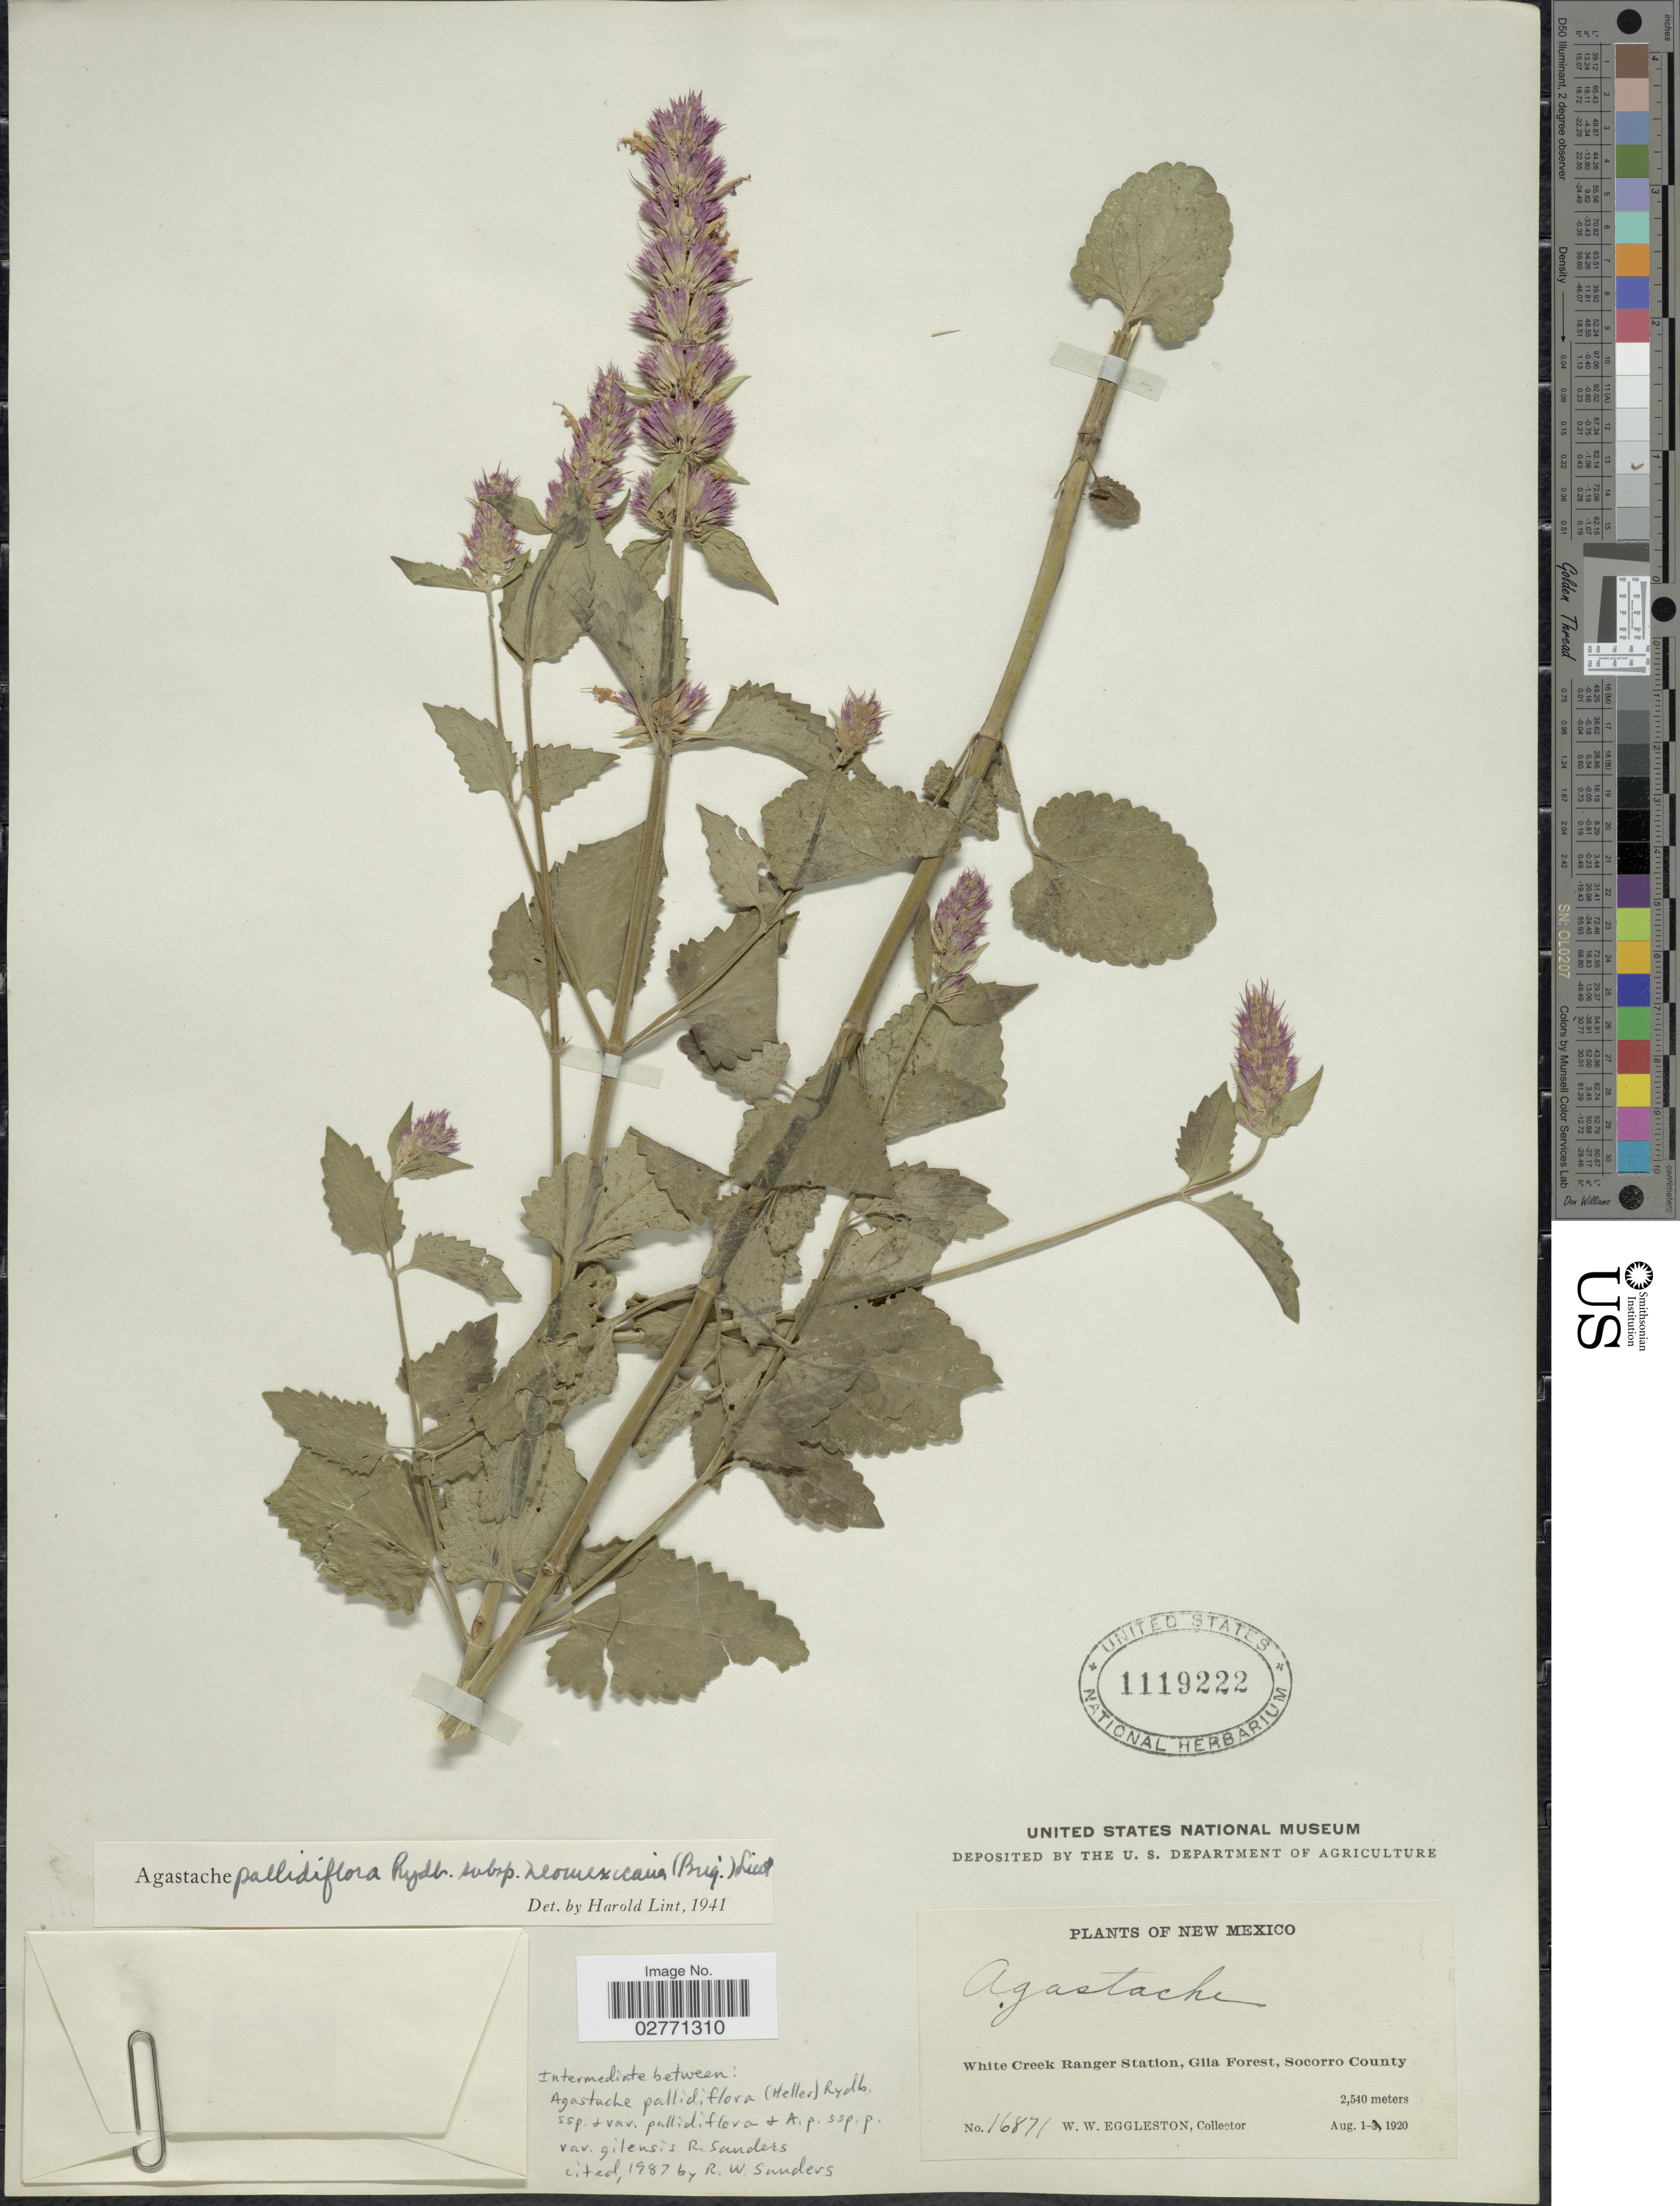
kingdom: Plantae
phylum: Tracheophyta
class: Magnoliopsida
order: Lamiales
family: Lamiaceae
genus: Agastache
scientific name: Agastache pallidiflora var. gilensis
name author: R. W. Sanders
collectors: W. W. Eggleston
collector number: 16871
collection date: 1920-08-01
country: United States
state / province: New Mexico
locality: White Creek Ranger Station, Gila Forest, Socorro County.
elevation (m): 2540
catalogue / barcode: US 1119222